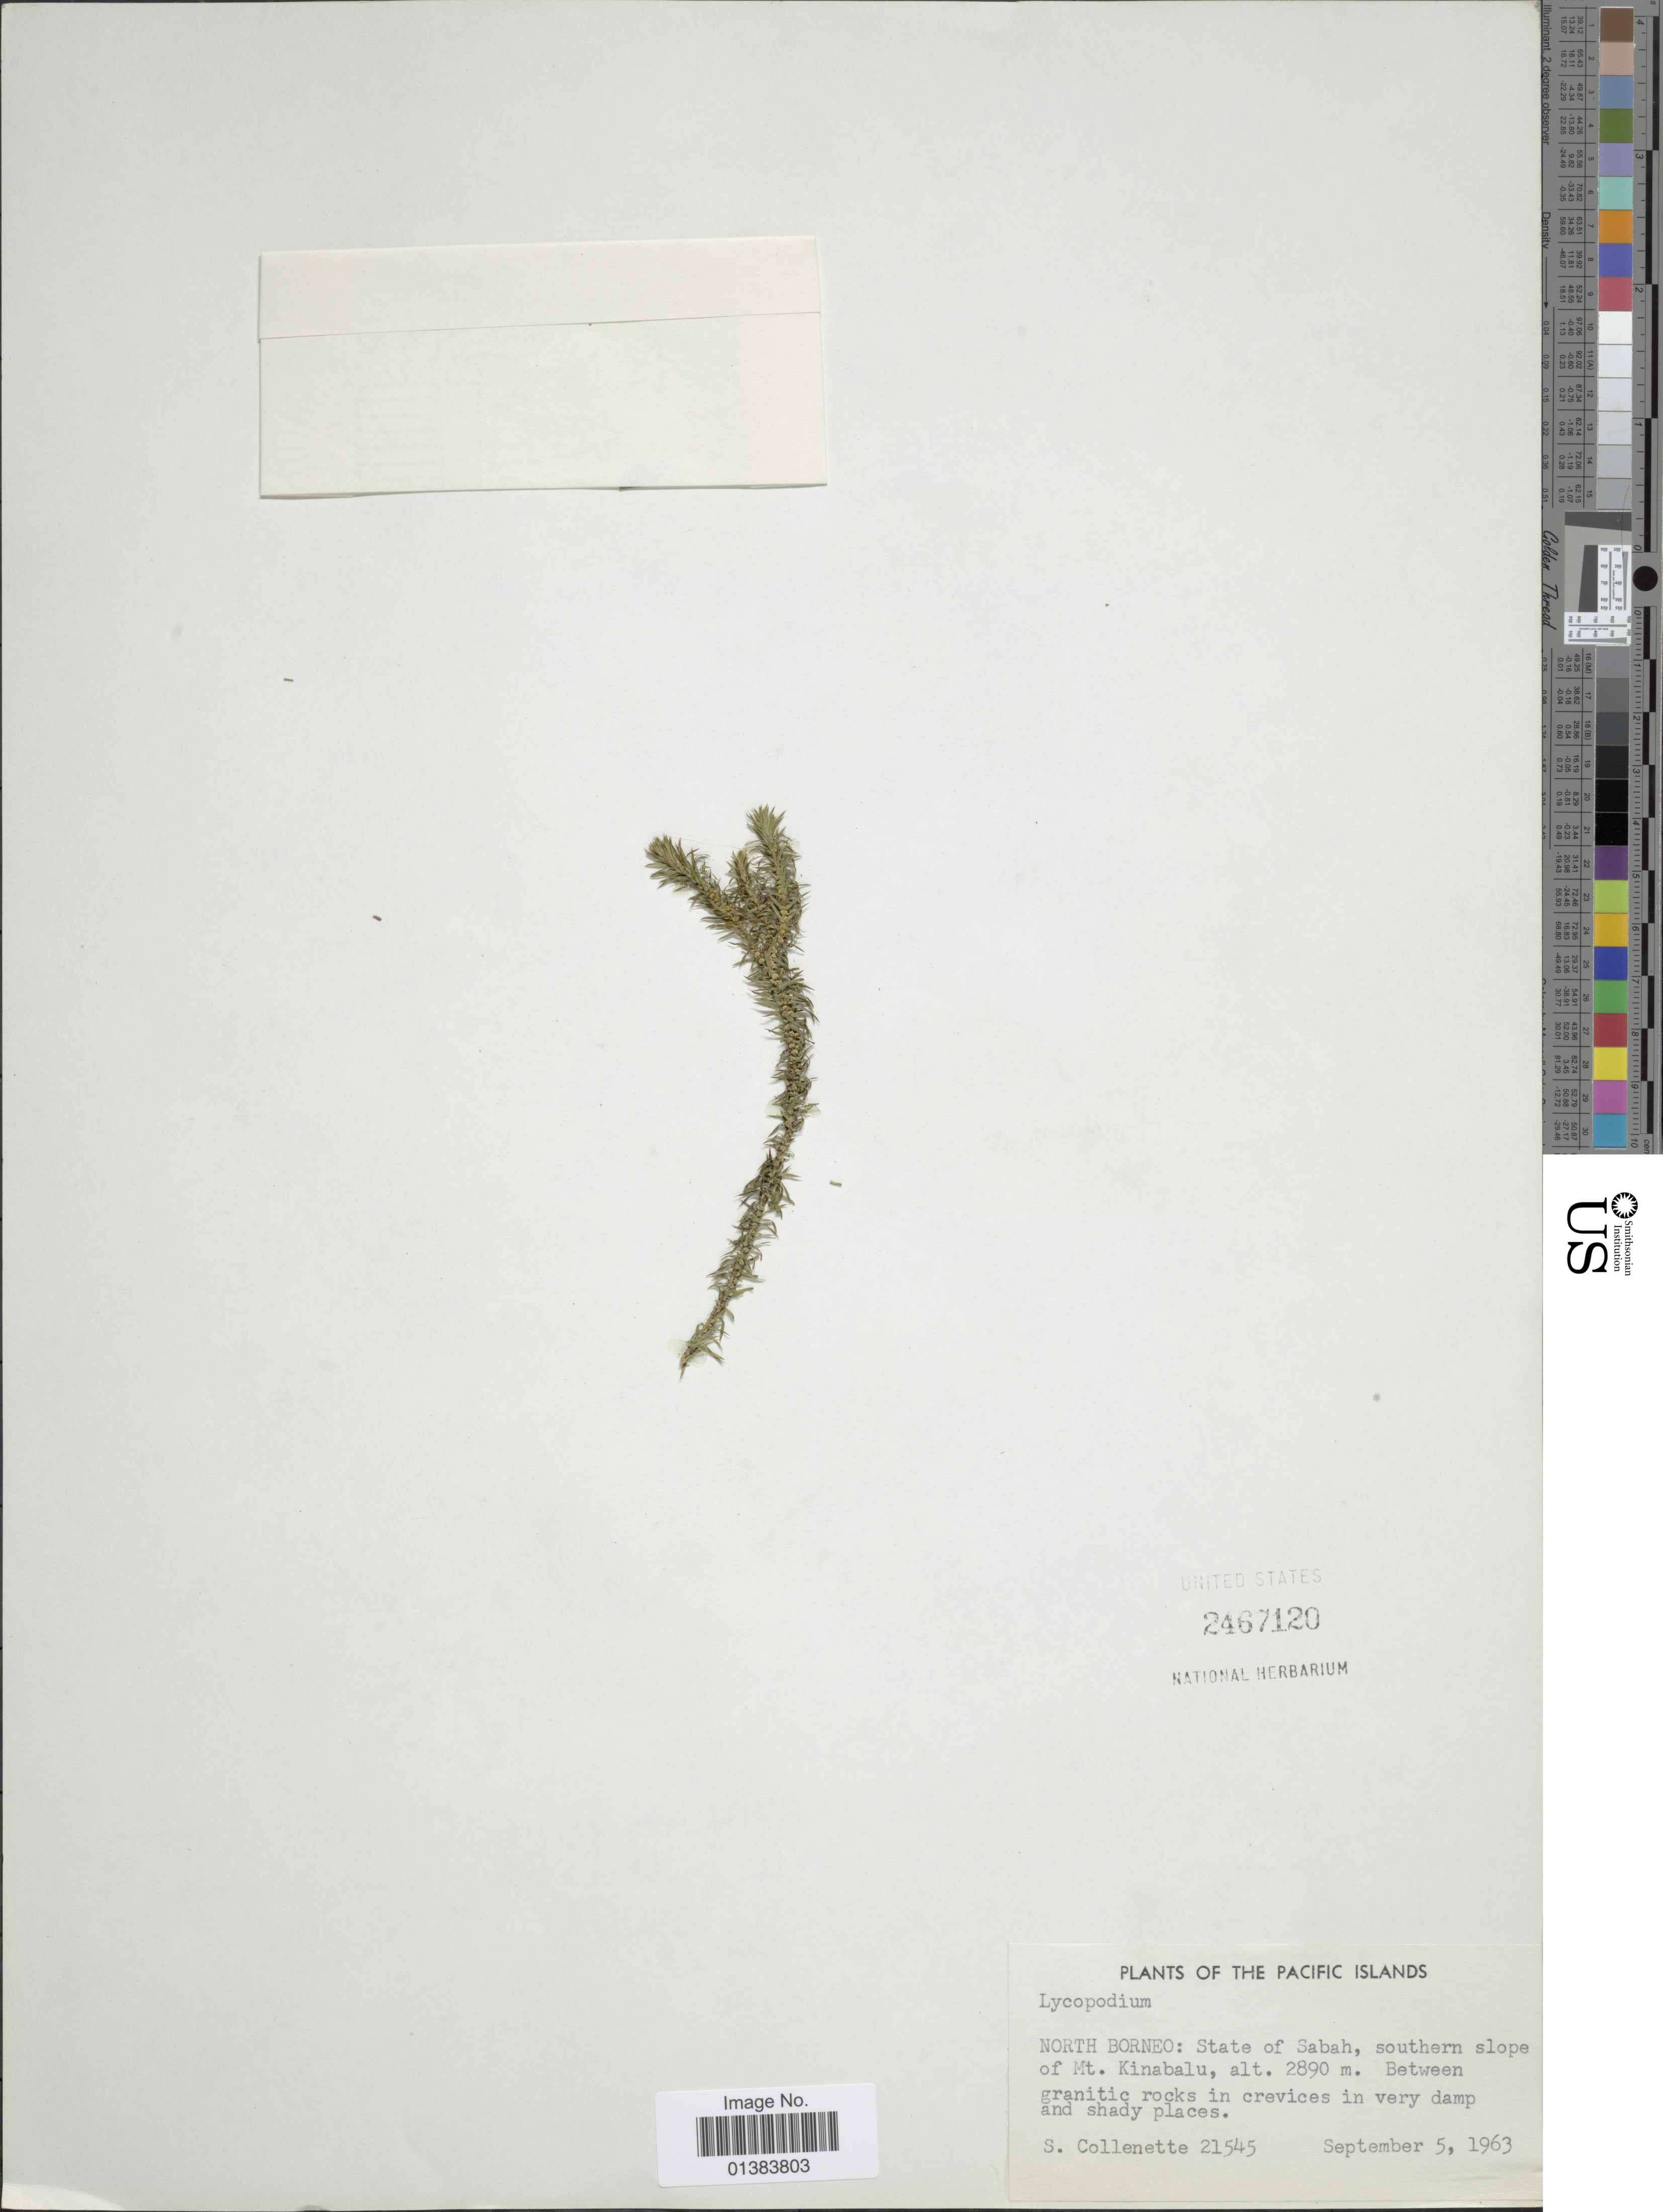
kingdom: Plantae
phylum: Tracheophyta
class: Lycopodiopsida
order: Lycopodiales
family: Lycopodiaceae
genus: Huperzia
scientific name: Huperzia sp.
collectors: S. Collenette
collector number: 2145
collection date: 1963-09-05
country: Malaysia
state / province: Sabah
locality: Pacific Islands, North Borneo: State of Sabah, southern slope of Mt. Kinabalu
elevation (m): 2890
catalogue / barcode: US 2467120